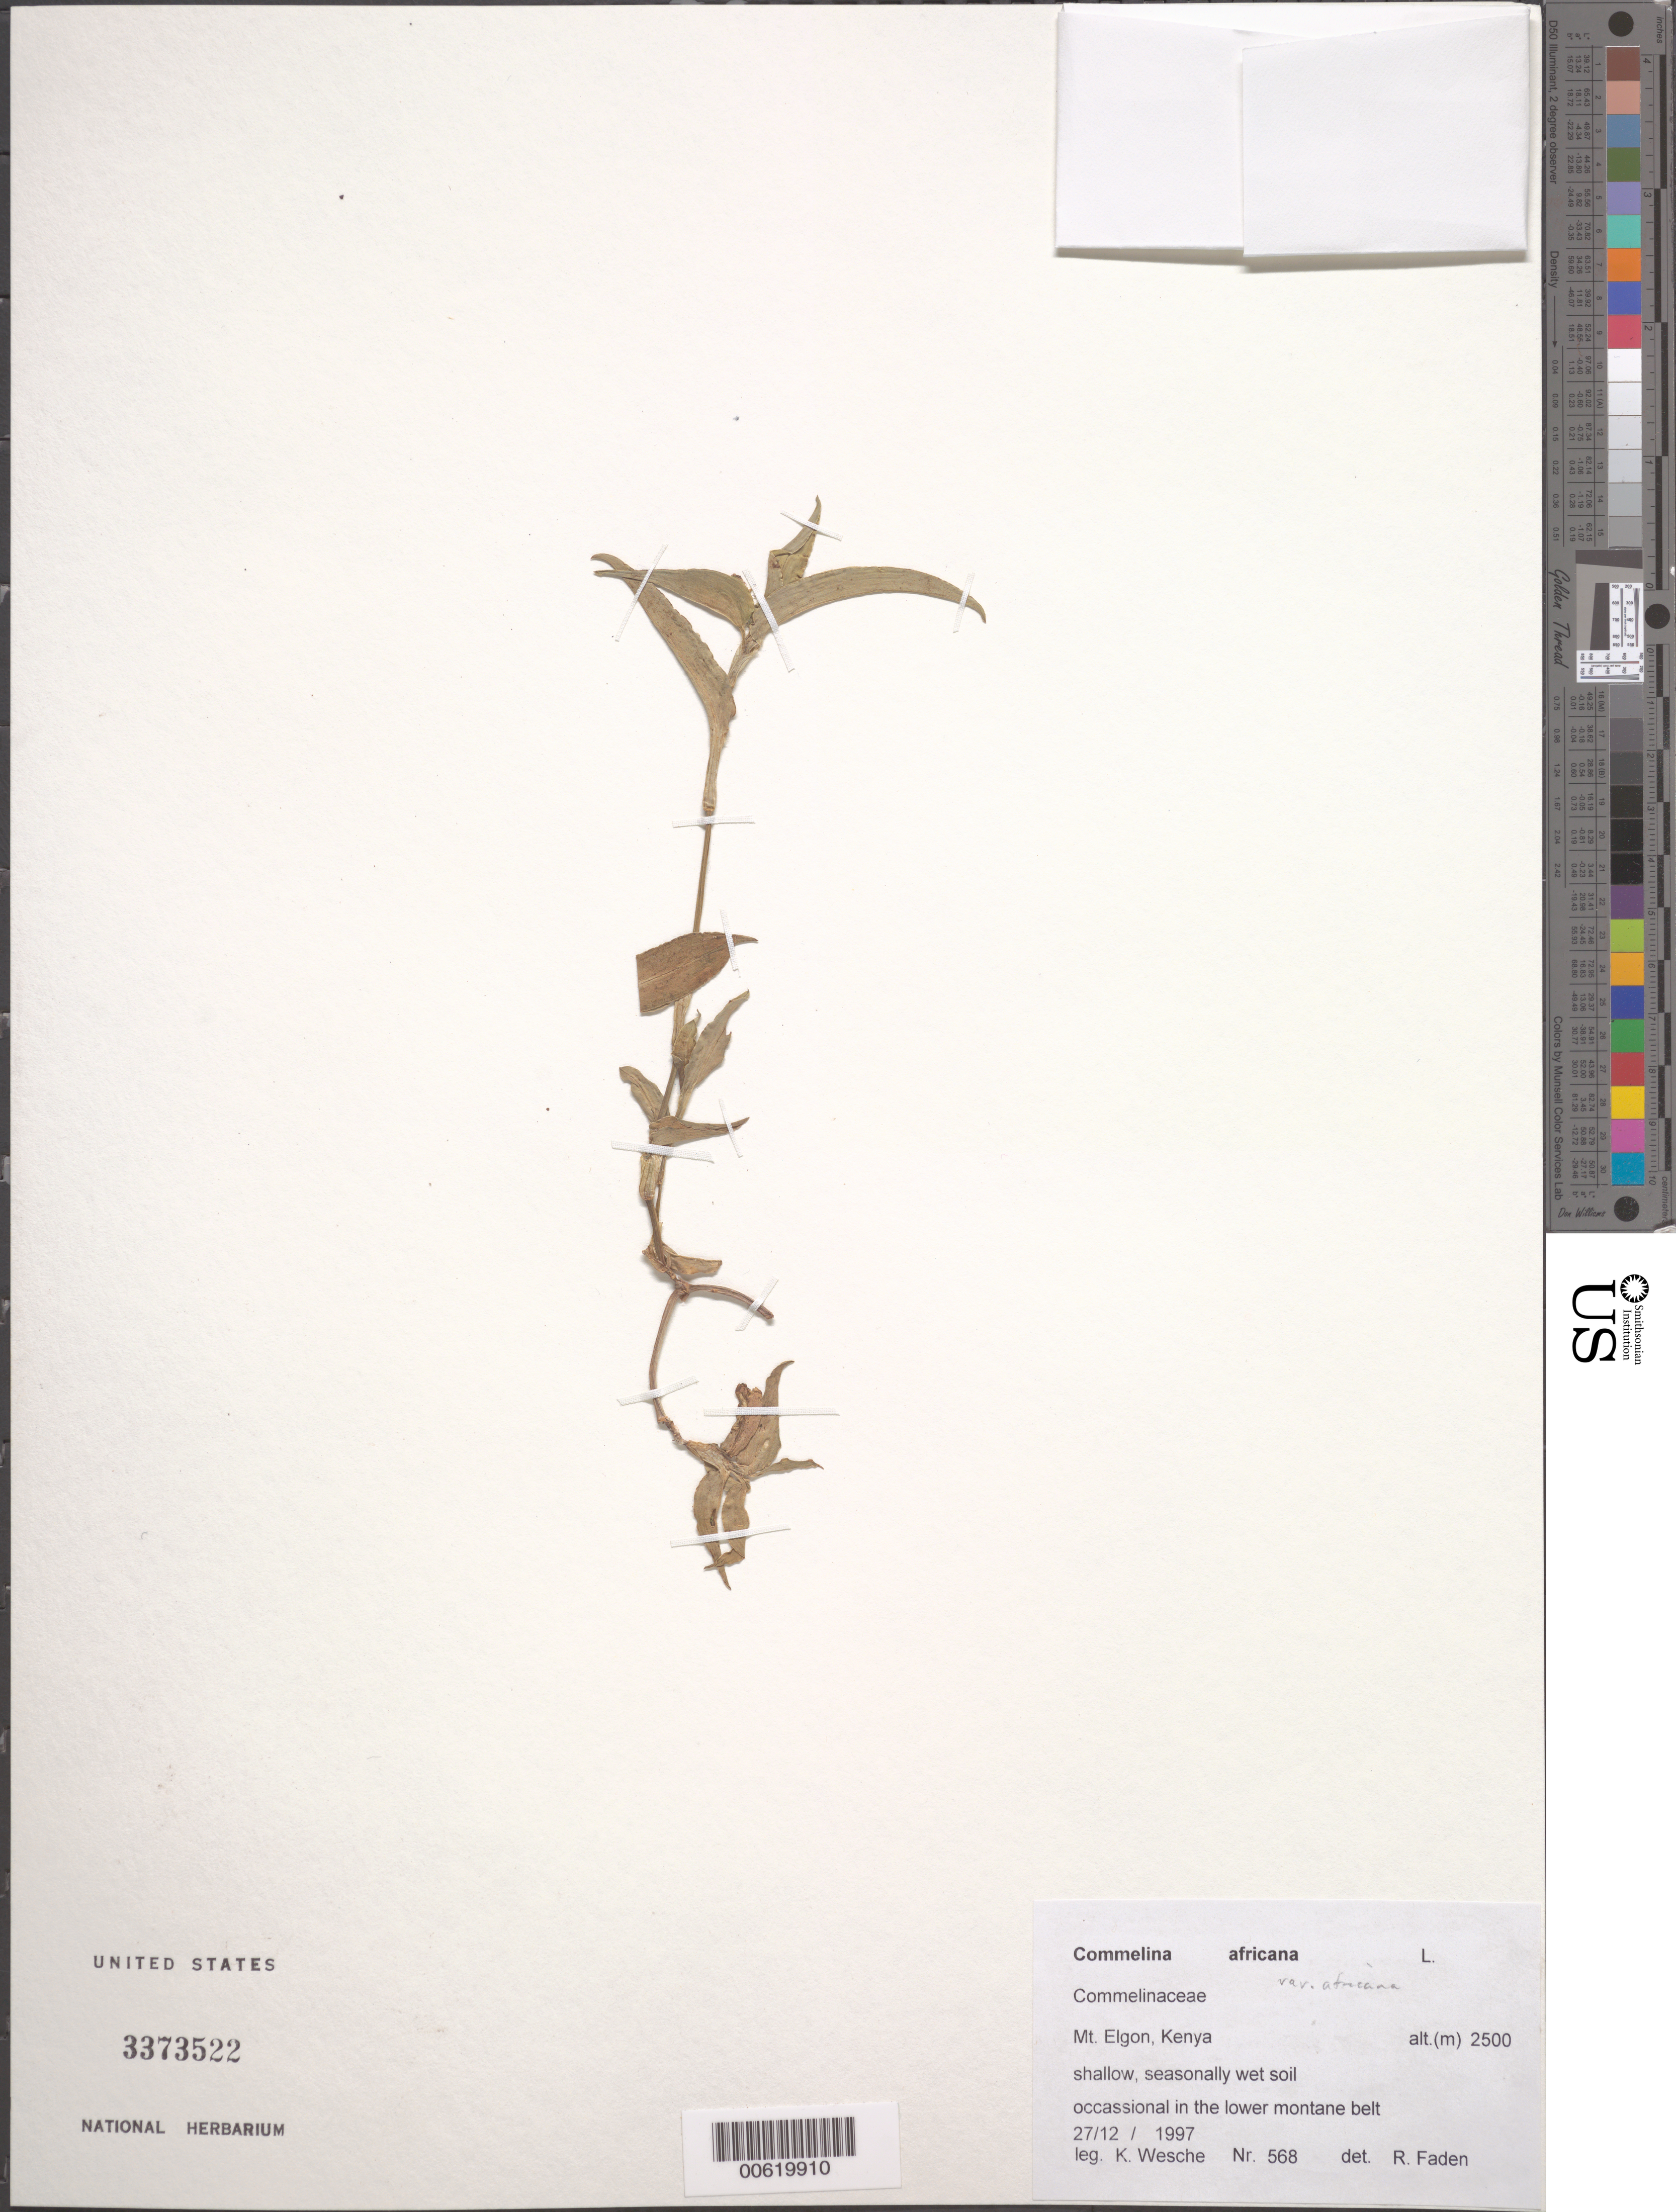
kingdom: Plantae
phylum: Tracheophyta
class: Liliopsida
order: Commelinales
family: Commelinaceae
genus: Commelina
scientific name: Commelina africana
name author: L.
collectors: K. Wesche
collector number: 568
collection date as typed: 27 Dec 1997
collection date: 1997-12-27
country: Kenya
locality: Mt. elgon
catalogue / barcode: US 3373522